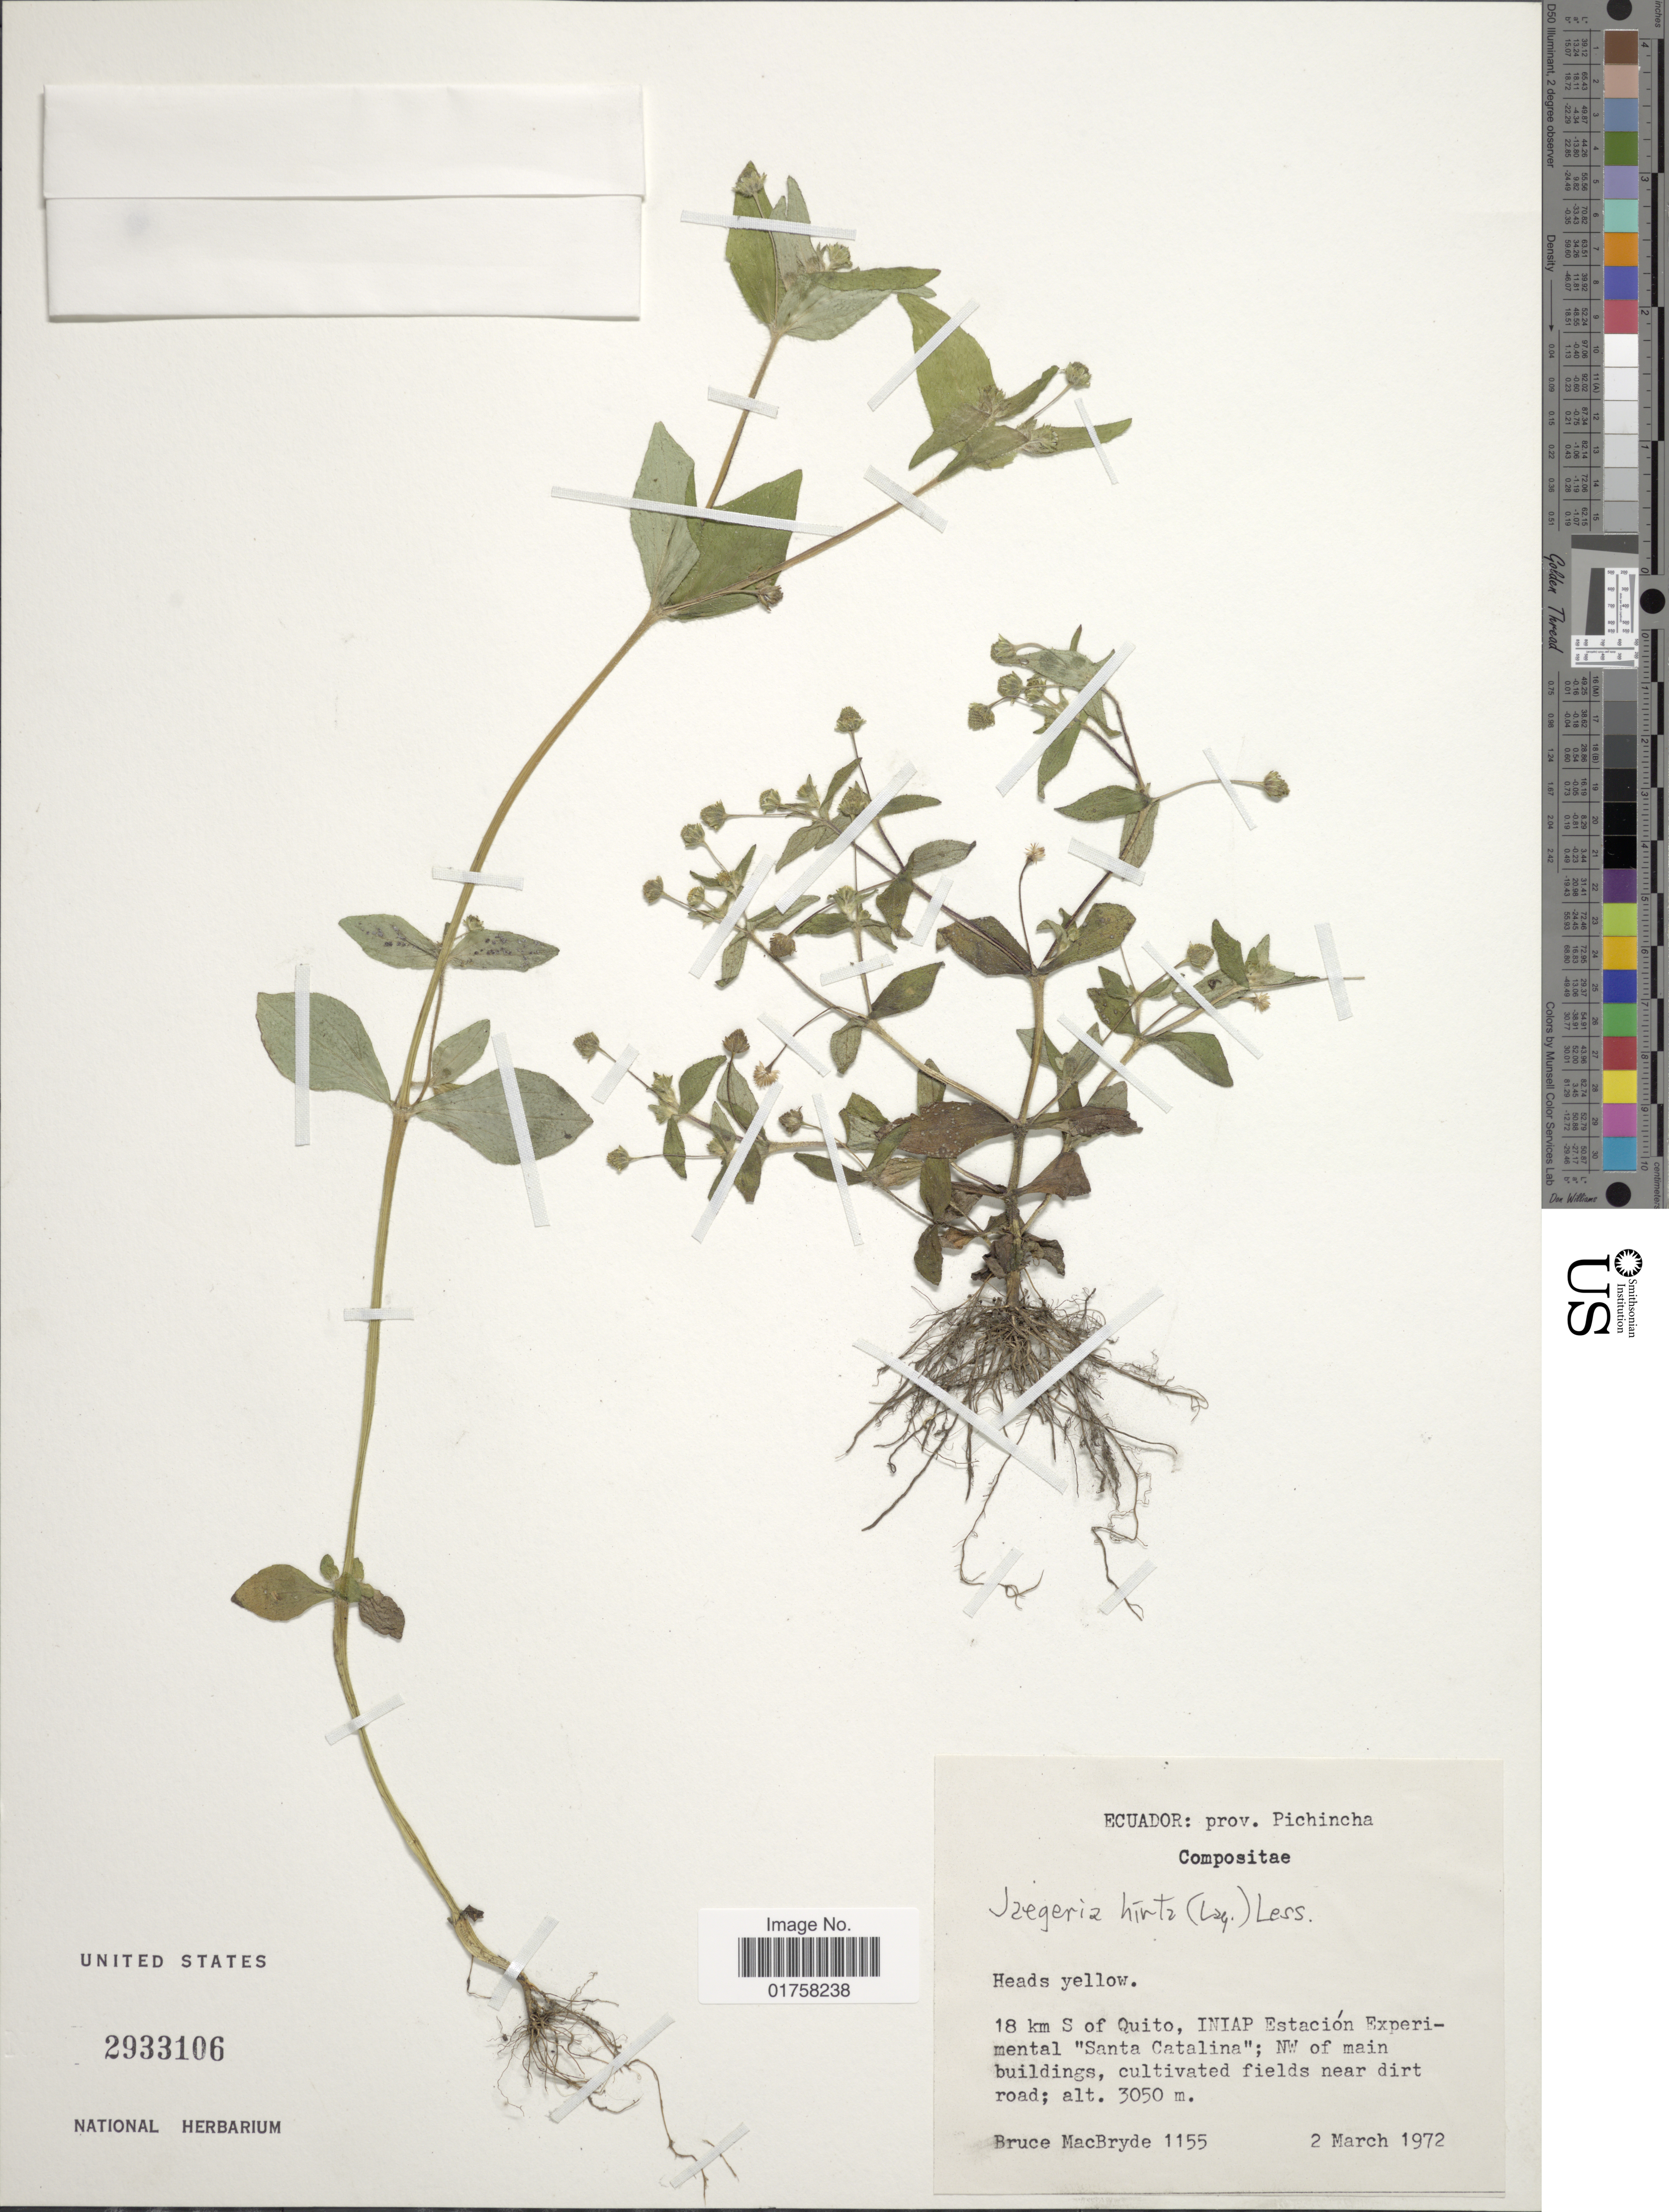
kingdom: Plantae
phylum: Tracheophyta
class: Magnoliopsida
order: Asterales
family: Asteraceae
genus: Jaegeria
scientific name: Jaegeria hirta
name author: (Lag.) Less.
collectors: B. MacBryde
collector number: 1155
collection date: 1972-03-02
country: Ecuador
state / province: Pichincha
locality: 18 km S of Quito, INIAP Estación Experimental "Santa Catalina"; NW of main buildings, cultivated fields near dirt road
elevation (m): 3050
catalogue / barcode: US 2933106